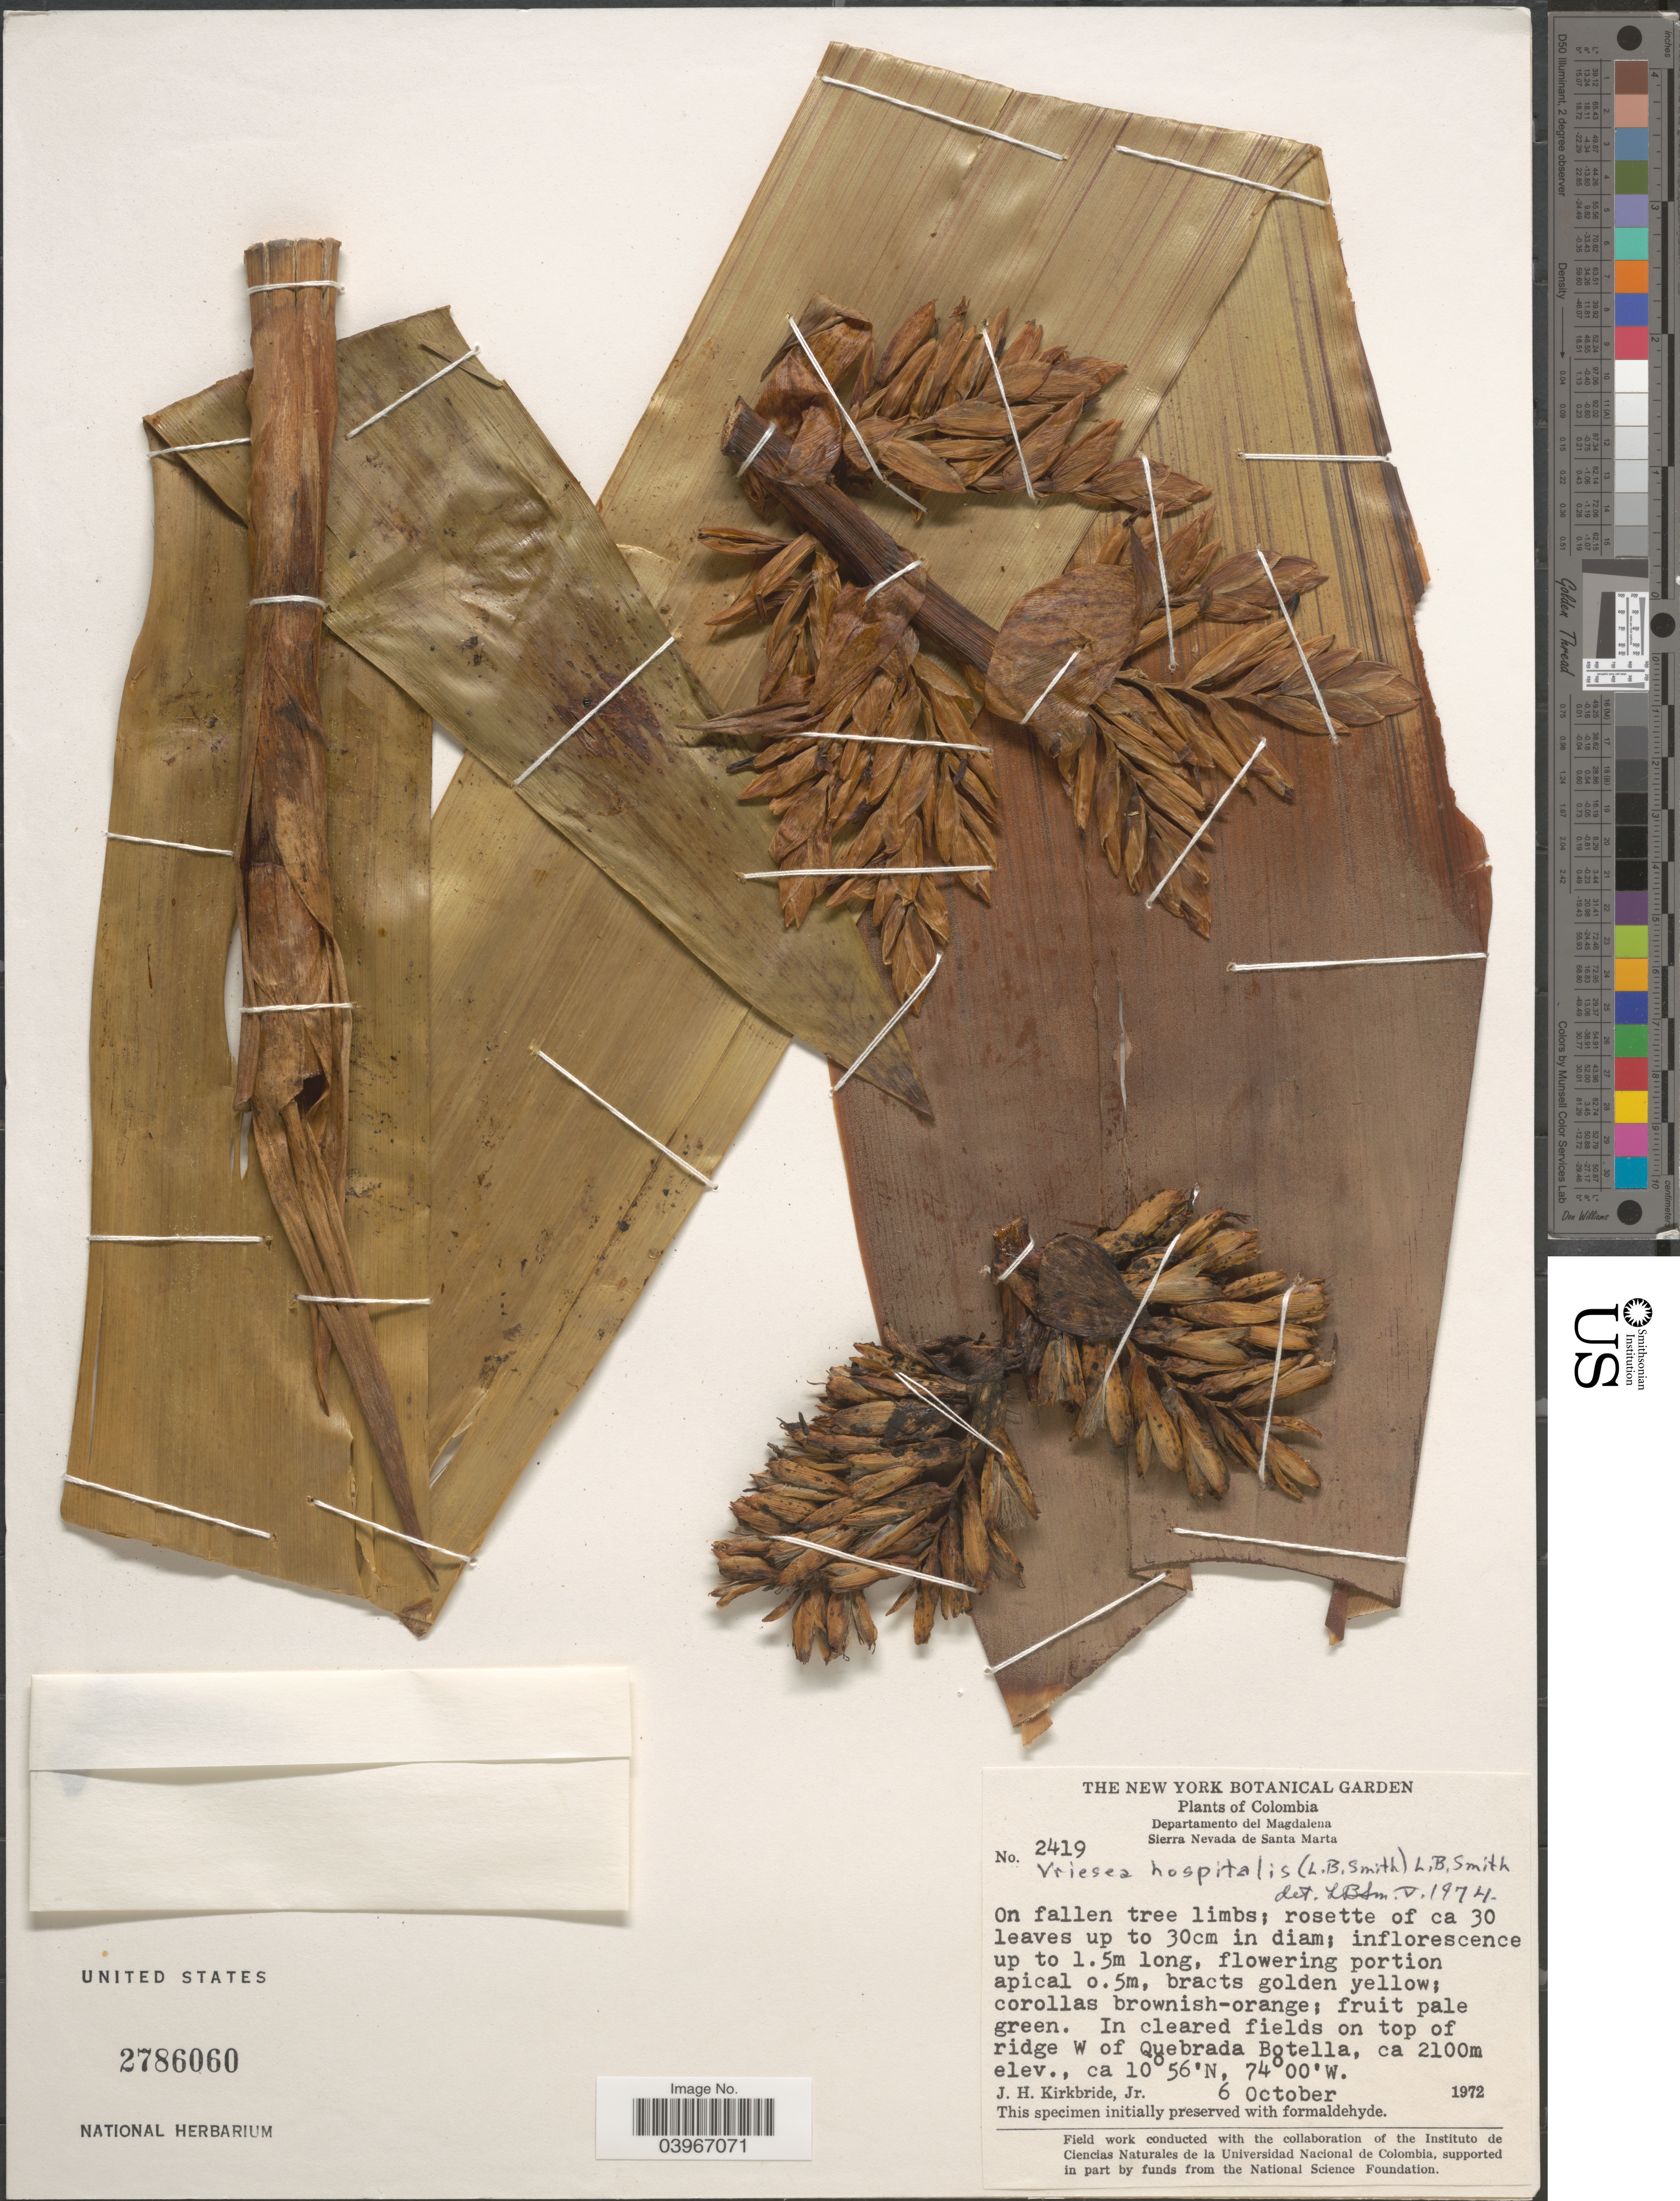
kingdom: Plantae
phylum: Tracheophyta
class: Liliopsida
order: Poales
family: Bromeliaceae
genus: Vriesea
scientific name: Vriesea hospitalis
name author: (L.B. Sm.) L.B. Sm.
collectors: J. H. Kirkbride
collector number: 2419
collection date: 1972-10-06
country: Colombia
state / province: Magdalena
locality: Departamento del Magdalena. Sierra Nevada de Santa Marta. In cleared fields on top of ridge w of Quebrada Botella.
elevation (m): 2100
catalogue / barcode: US 2786060